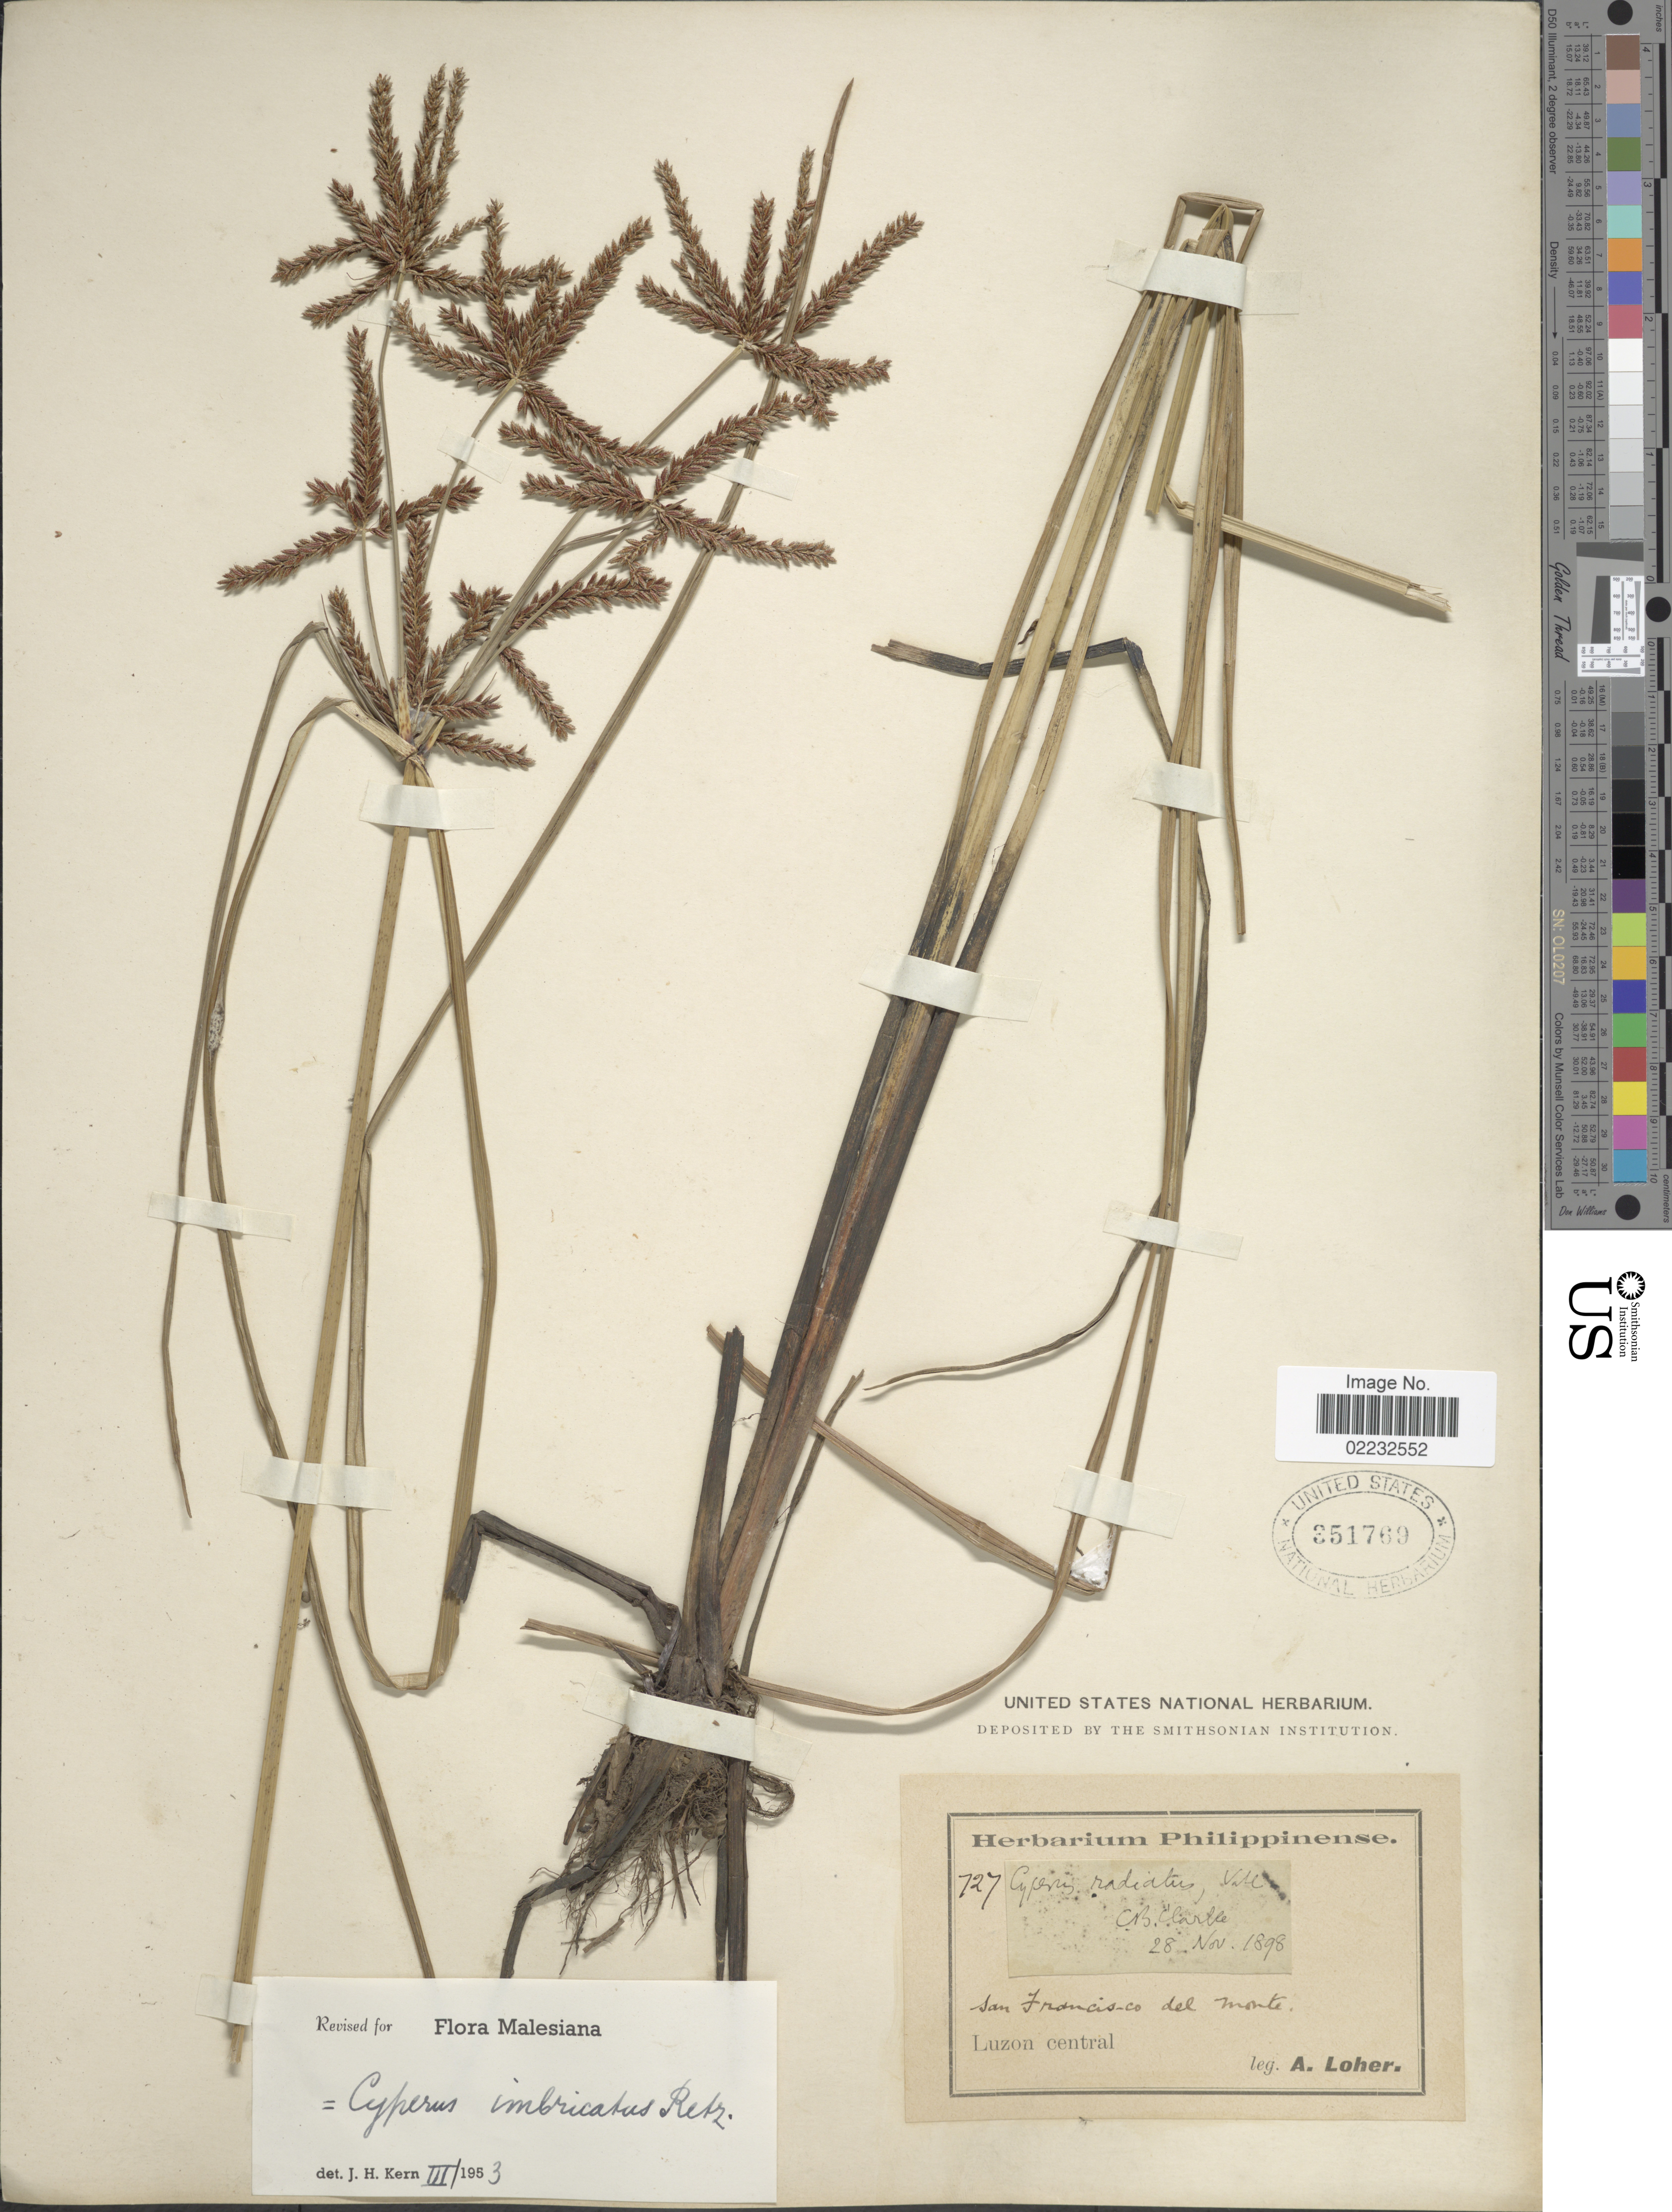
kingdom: Plantae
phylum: Tracheophyta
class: Liliopsida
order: Poales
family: Cyperaceae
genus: Cyperus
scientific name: Cyperus imbricatus Retz.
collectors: A. Loher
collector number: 727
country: Philippines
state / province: National Capital Region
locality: San Francisco del monte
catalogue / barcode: US 351769